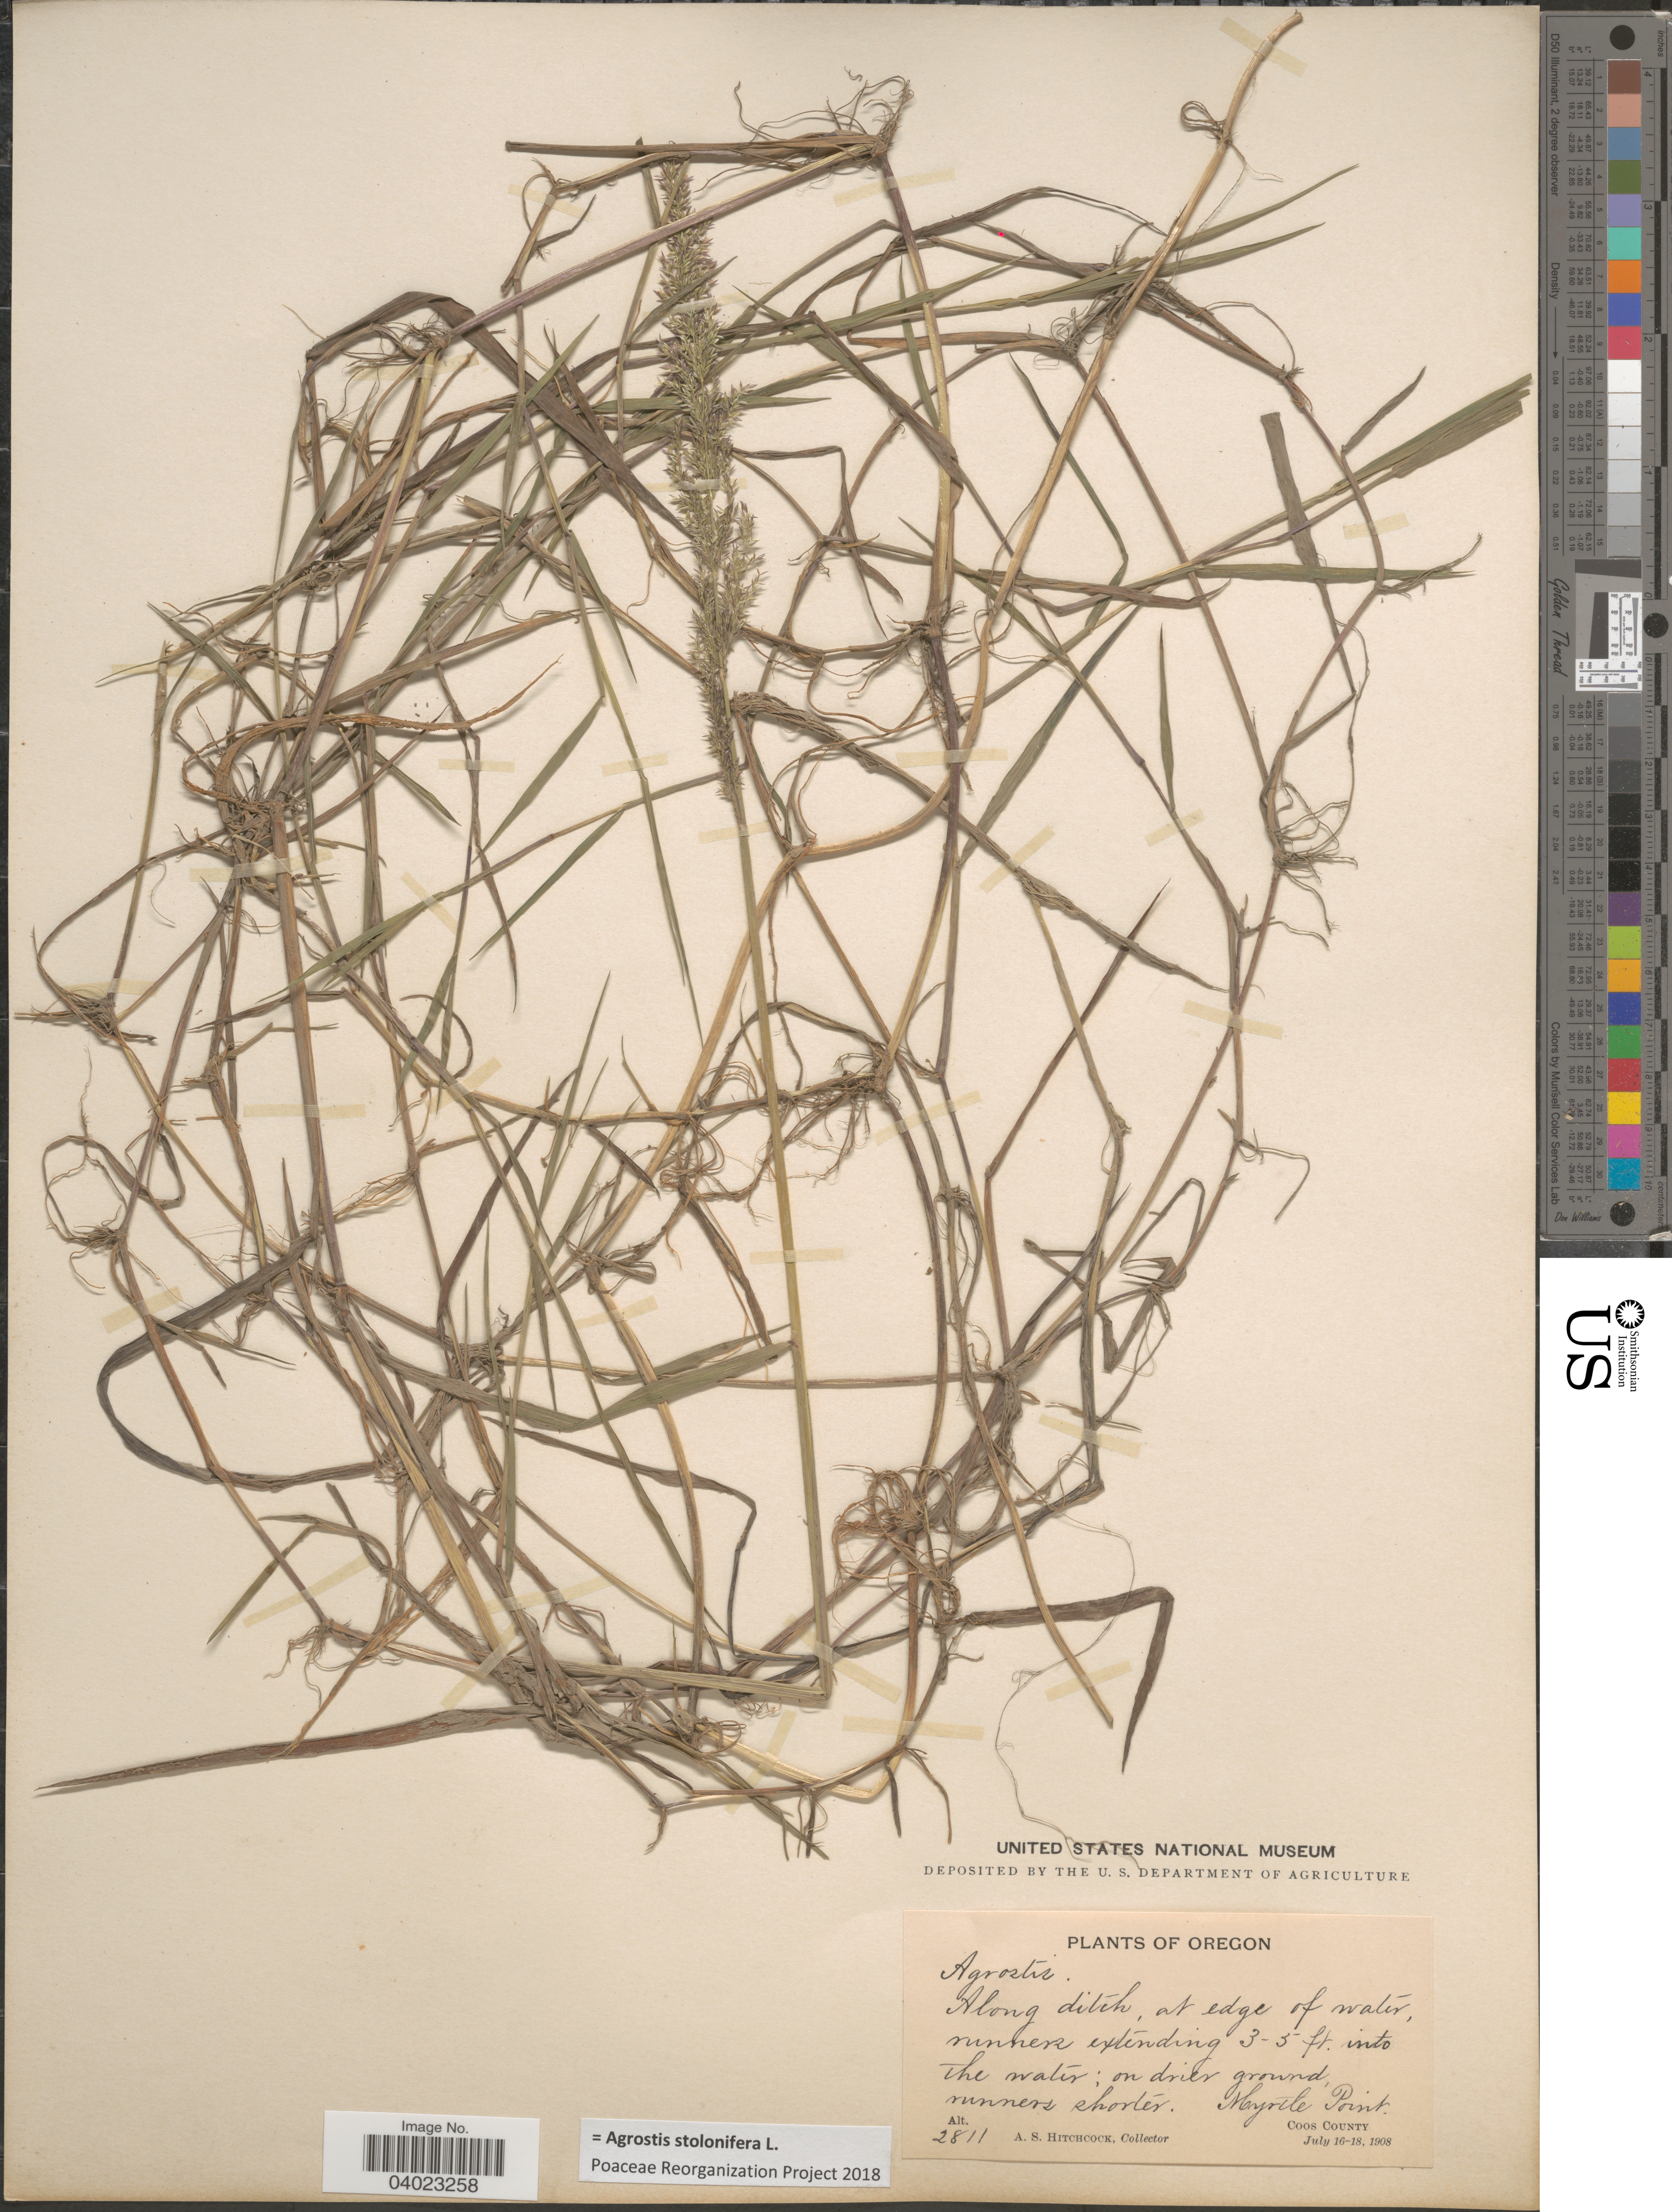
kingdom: Plantae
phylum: Tracheophyta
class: Liliopsida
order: Poales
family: Poaceae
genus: Agrostis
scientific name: Agrostis stolonifera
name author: L.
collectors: A. S. Hitchcock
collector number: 2811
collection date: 1908-07-16/1908-07-18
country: United States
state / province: Oregon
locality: Along ditch, at edge of water. Myrtle Point. Coos County.